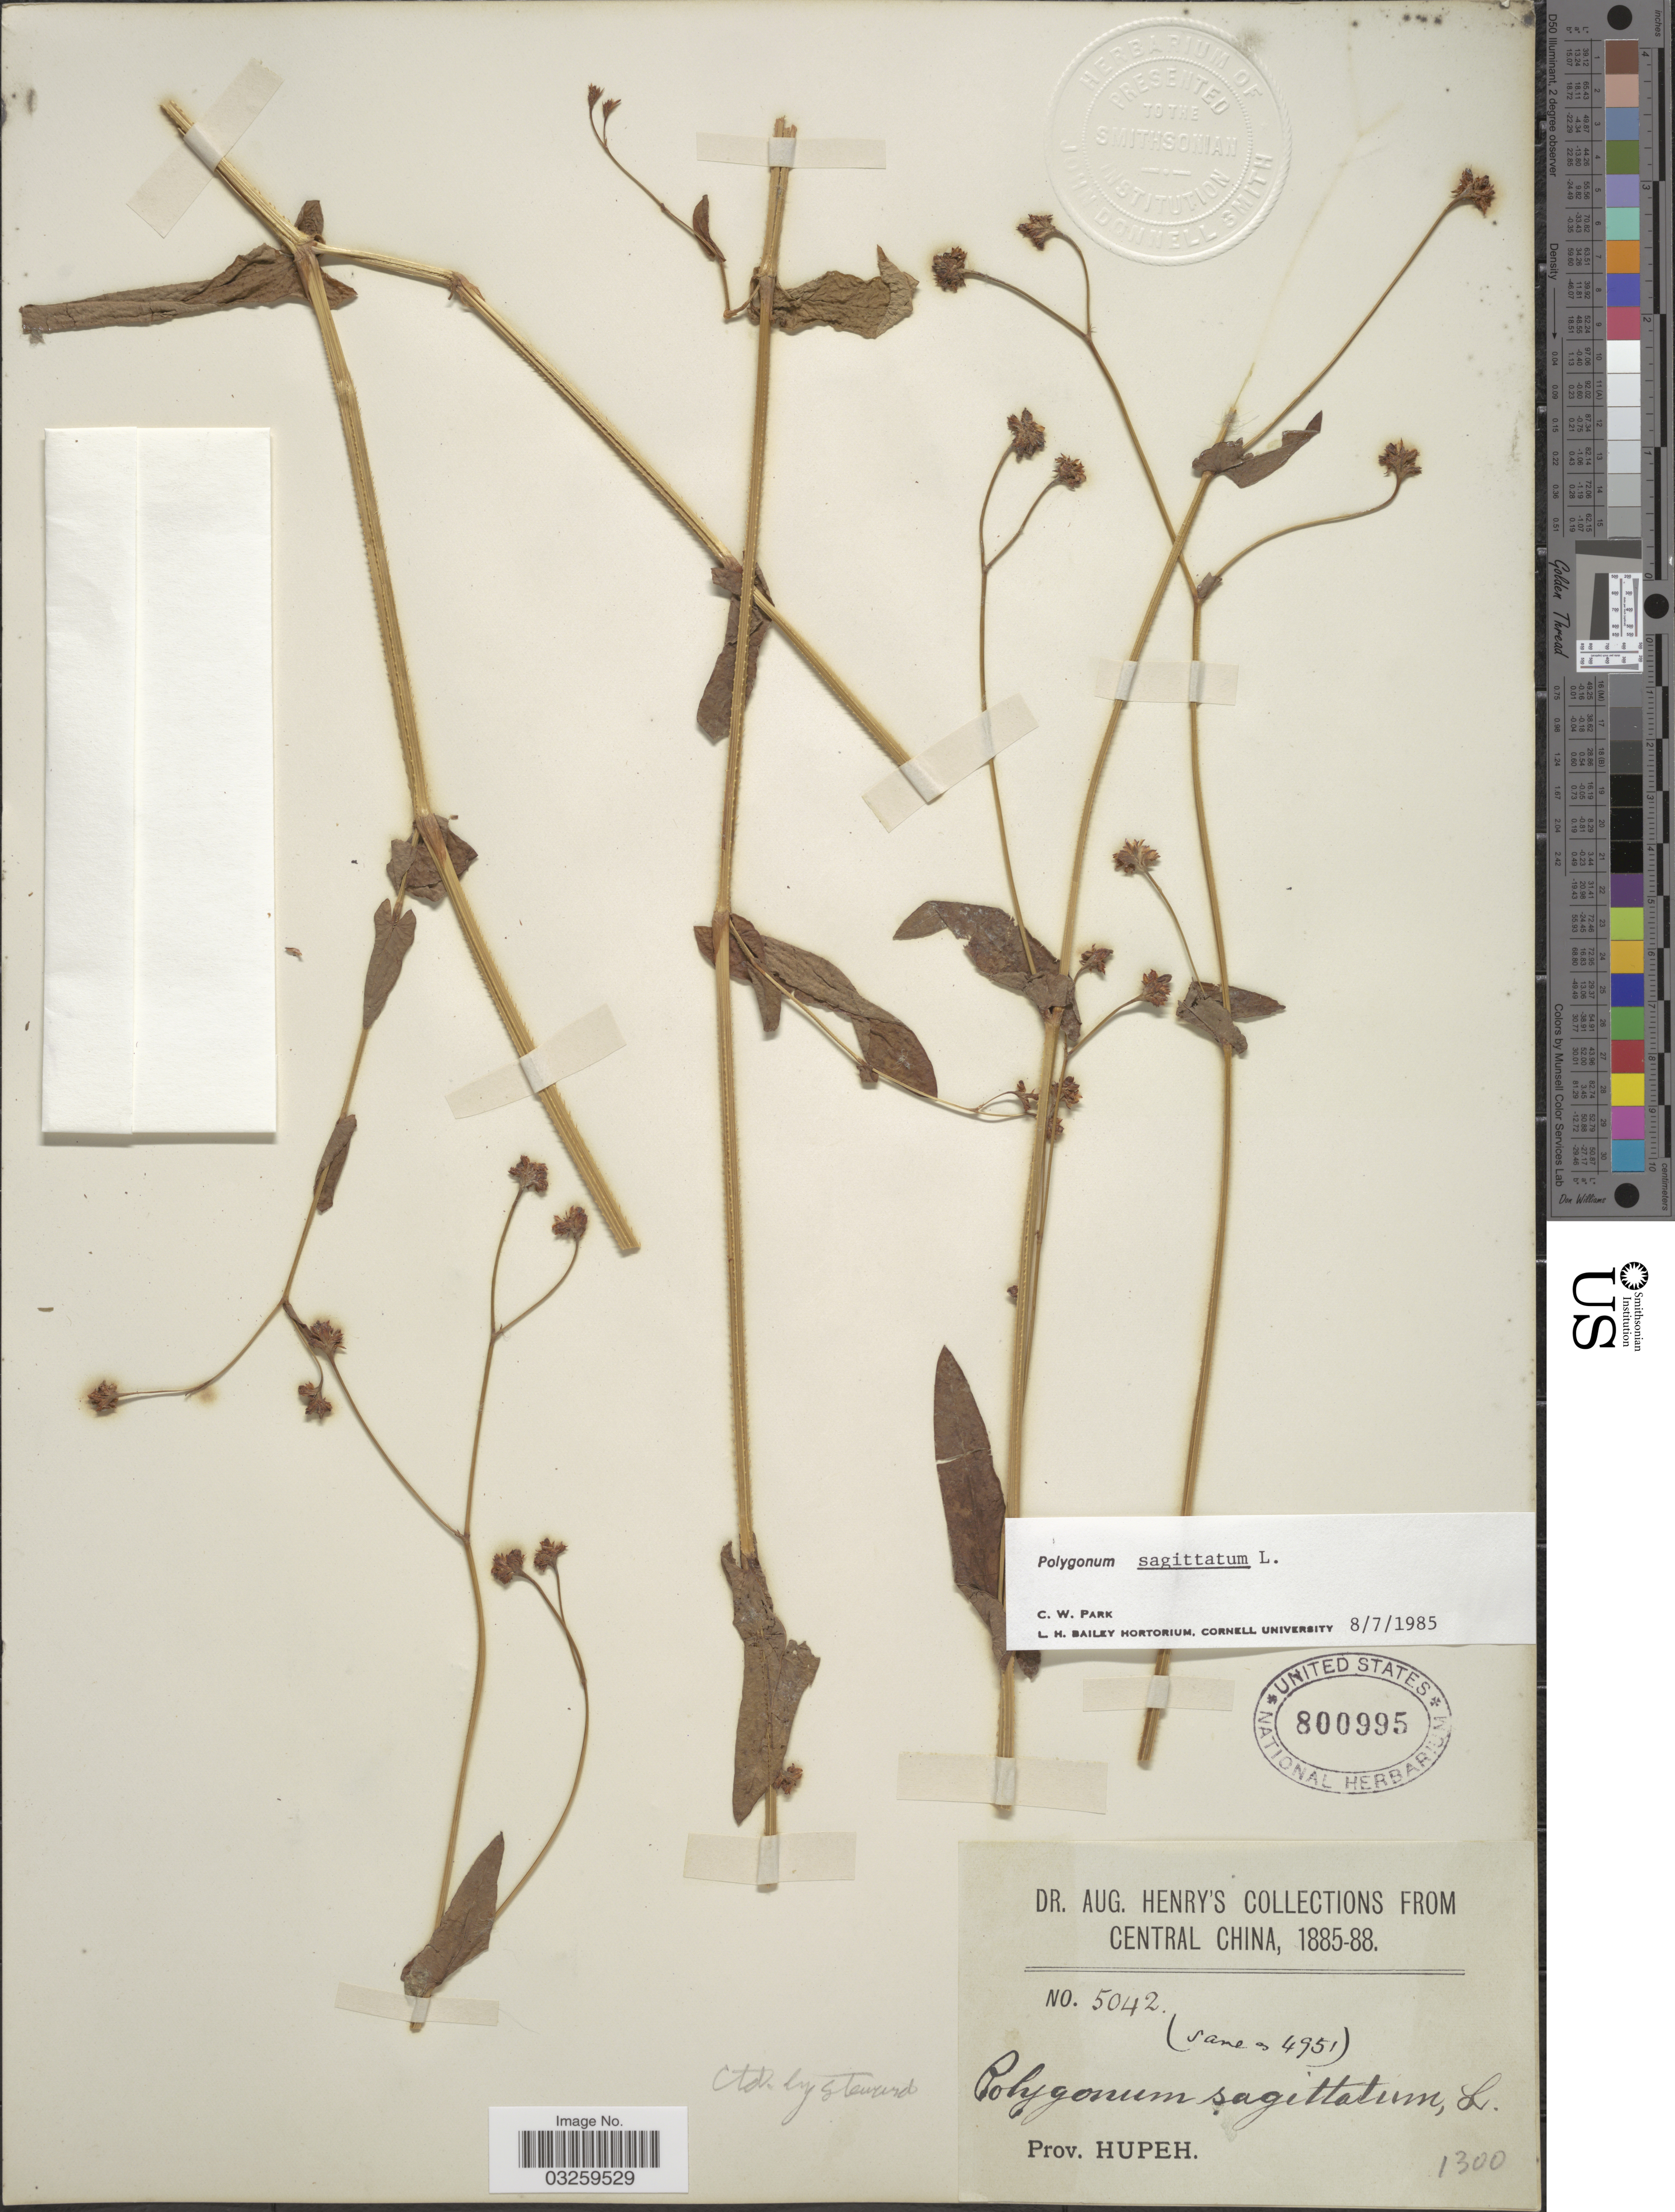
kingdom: Plantae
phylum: Tracheophyta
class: Magnoliopsida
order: Caryophyllales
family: Polygonaceae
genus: Polygonum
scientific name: Polygonum sagittatum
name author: L.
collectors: A. Henry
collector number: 5042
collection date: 1885/1888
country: China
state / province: Hubei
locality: Central China, Prov. Hupeh.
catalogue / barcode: US 800995